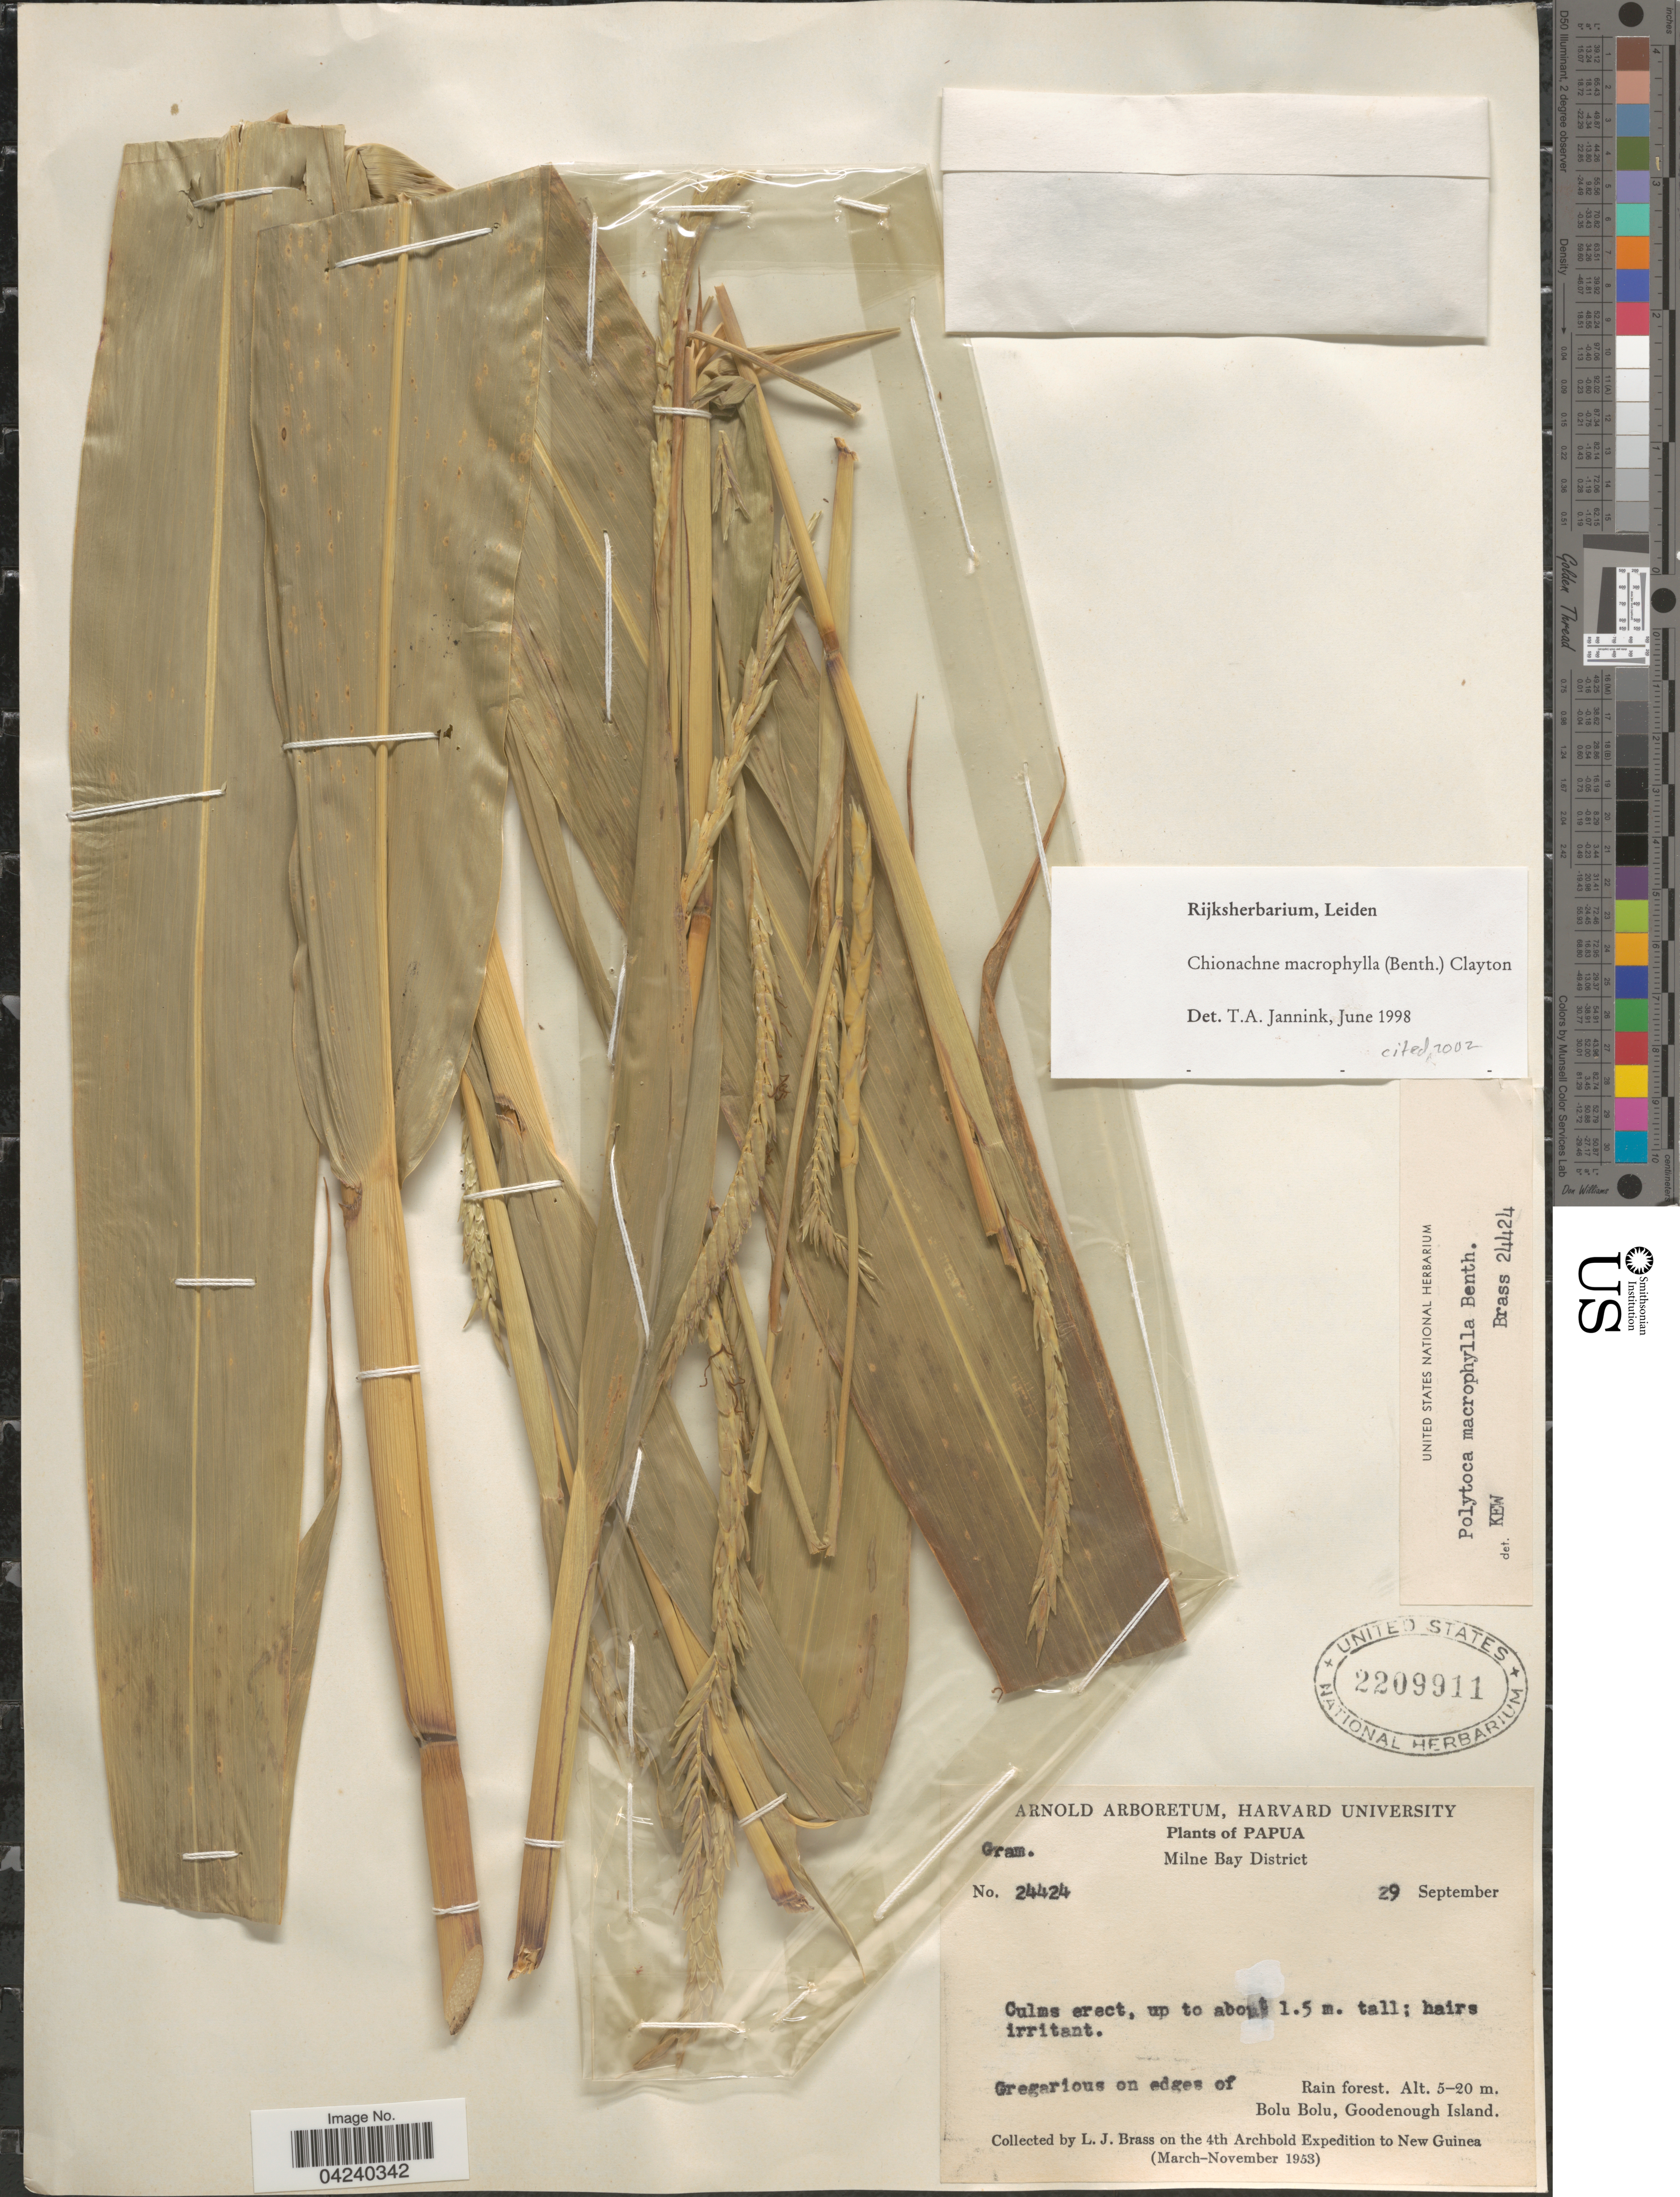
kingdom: Plantae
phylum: Tracheophyta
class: Liliopsida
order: Poales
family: Poaceae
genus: Chionachne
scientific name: Chionachne macrophylla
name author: (Benth.) Clayton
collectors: L. J. Brass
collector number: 24424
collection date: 1953-09-29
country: Papua New Guinea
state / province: Milne Bay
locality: Milne Bay District. Bolu Bolu, Goodenough Island. 4th Archbold Expedition to New Guinea (March - November 1953).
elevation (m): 5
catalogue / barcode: US 2209911